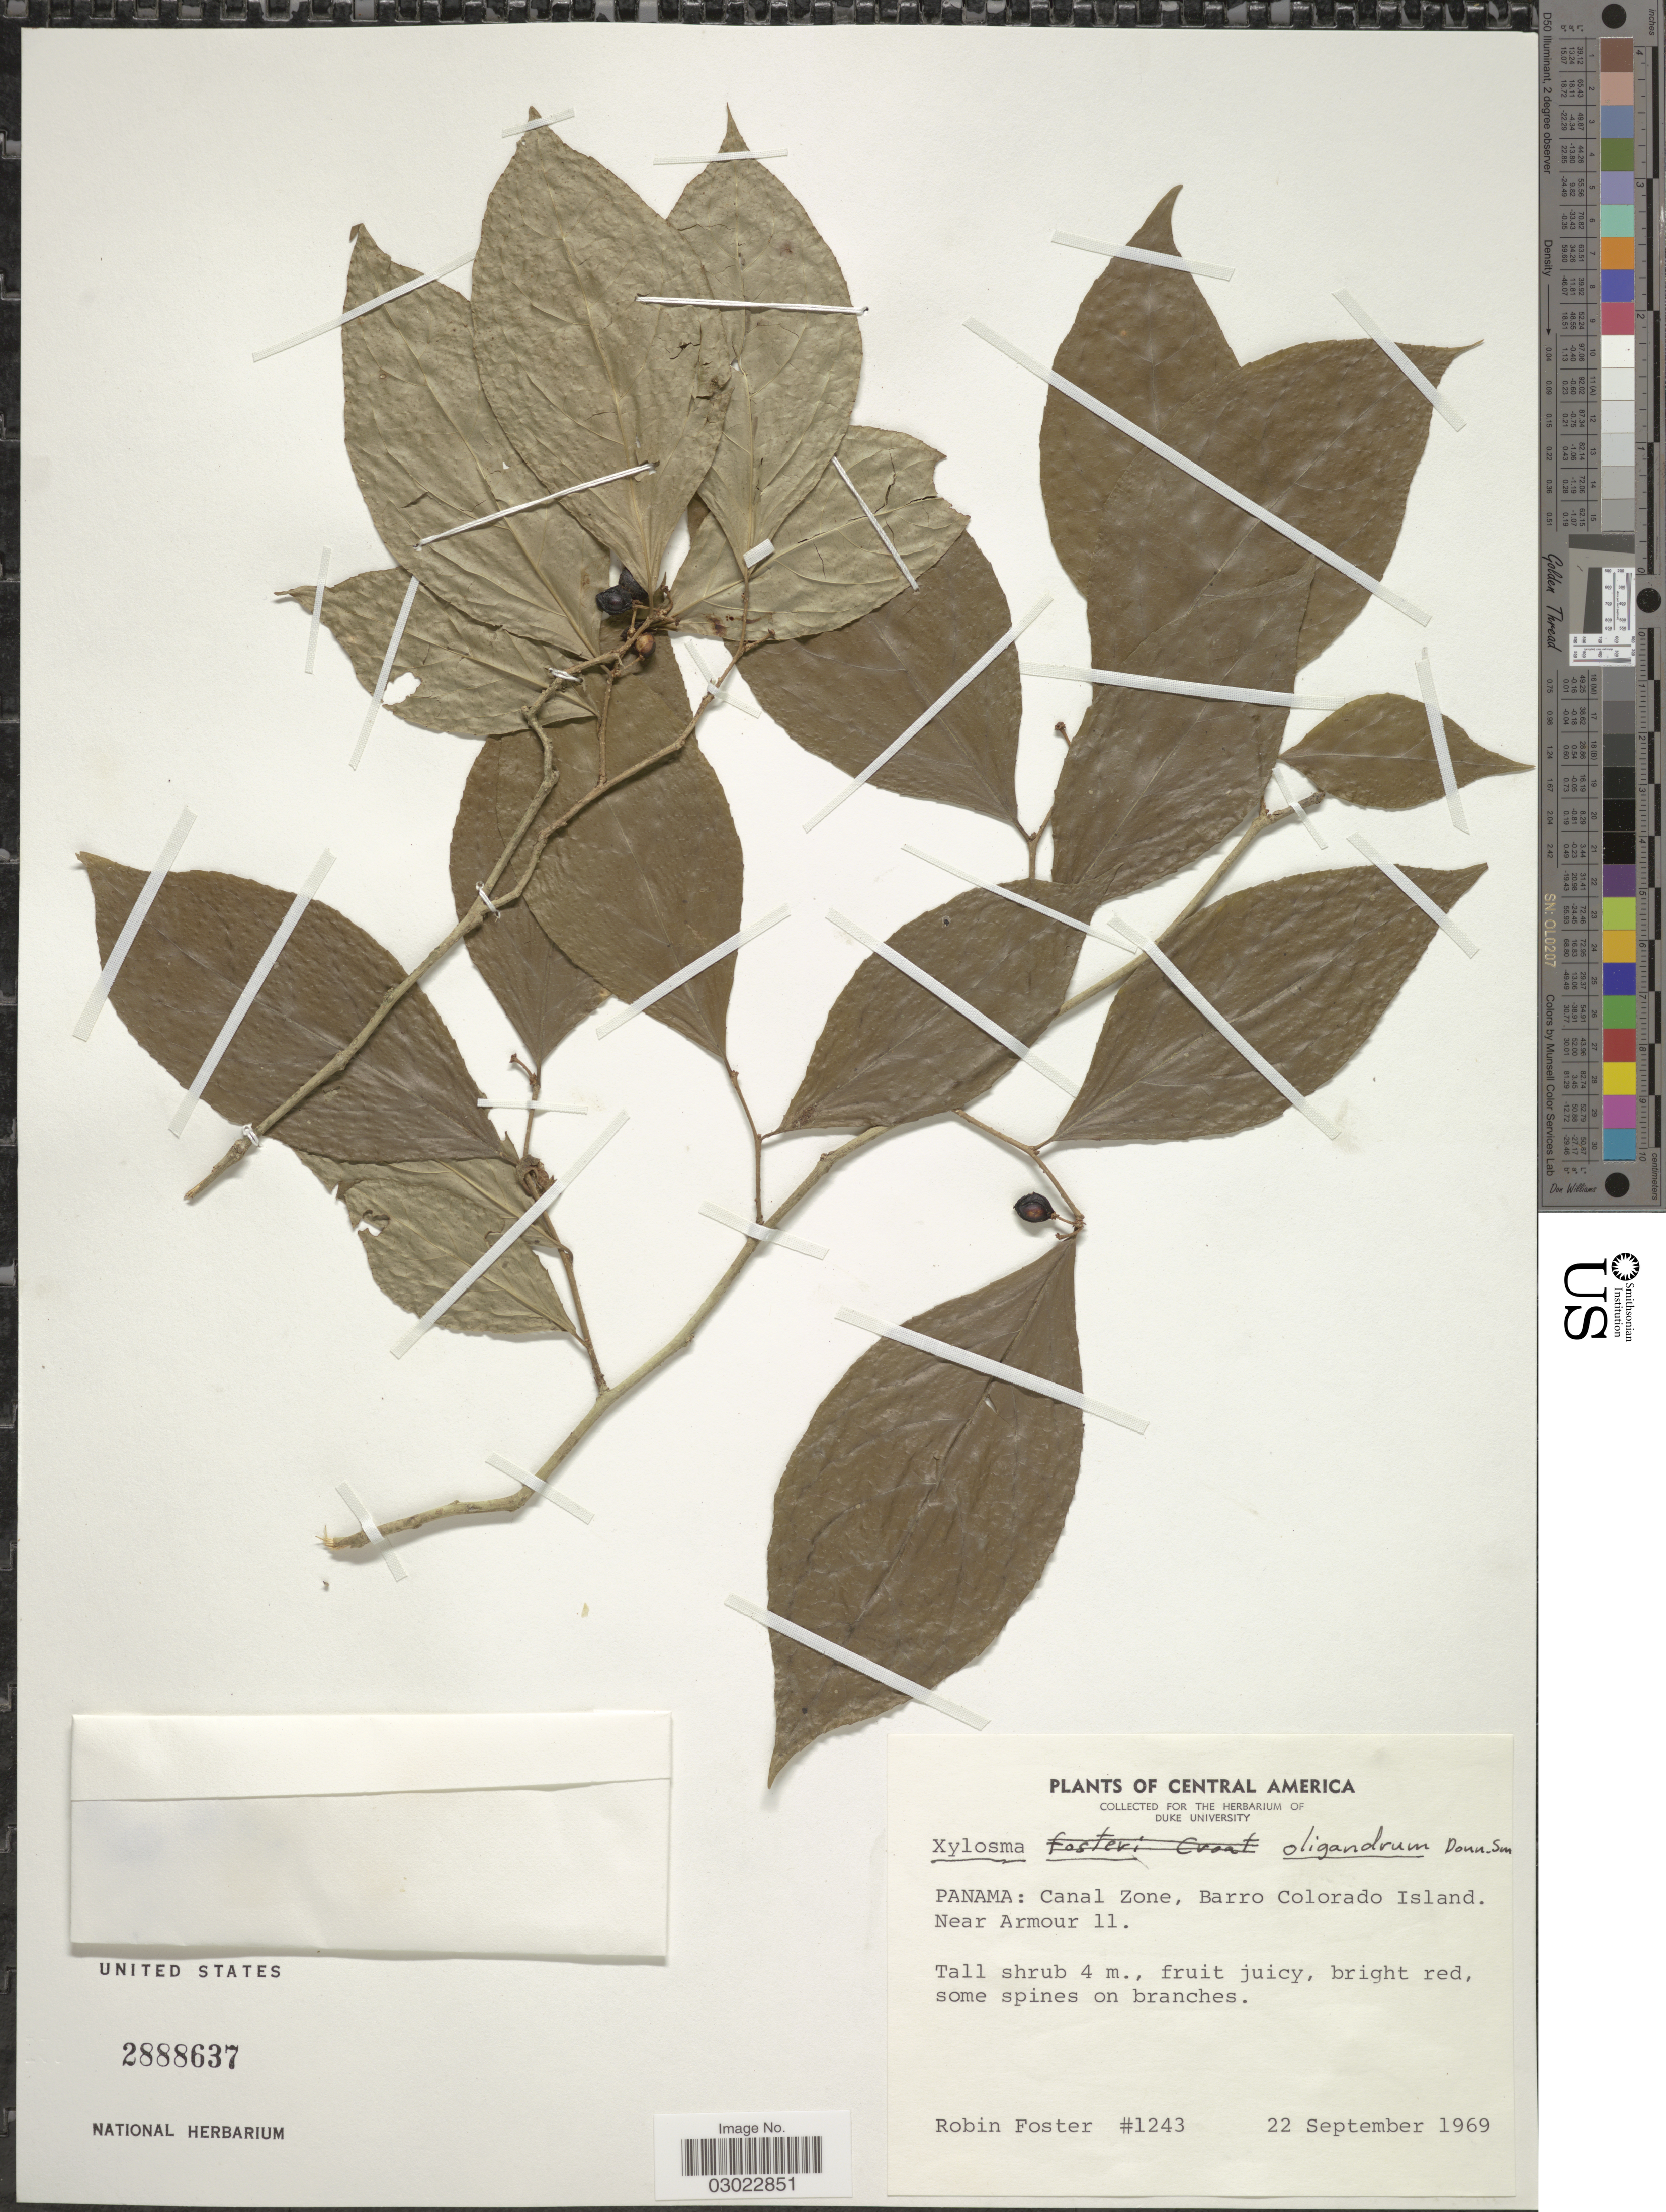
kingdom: Plantae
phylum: Tracheophyta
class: Magnoliopsida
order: Malpighiales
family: Salicaceae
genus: Xylosma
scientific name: Xylosma oligandra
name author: Donn. Sm.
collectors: R. B. Foster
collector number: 1243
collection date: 1969-09-22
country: Panama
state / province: Panamá Oeste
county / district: Canal Zone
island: Barro Colorado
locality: Canal Zone, Barro Colorado Island. Near Armour 11.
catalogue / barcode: US 2888637